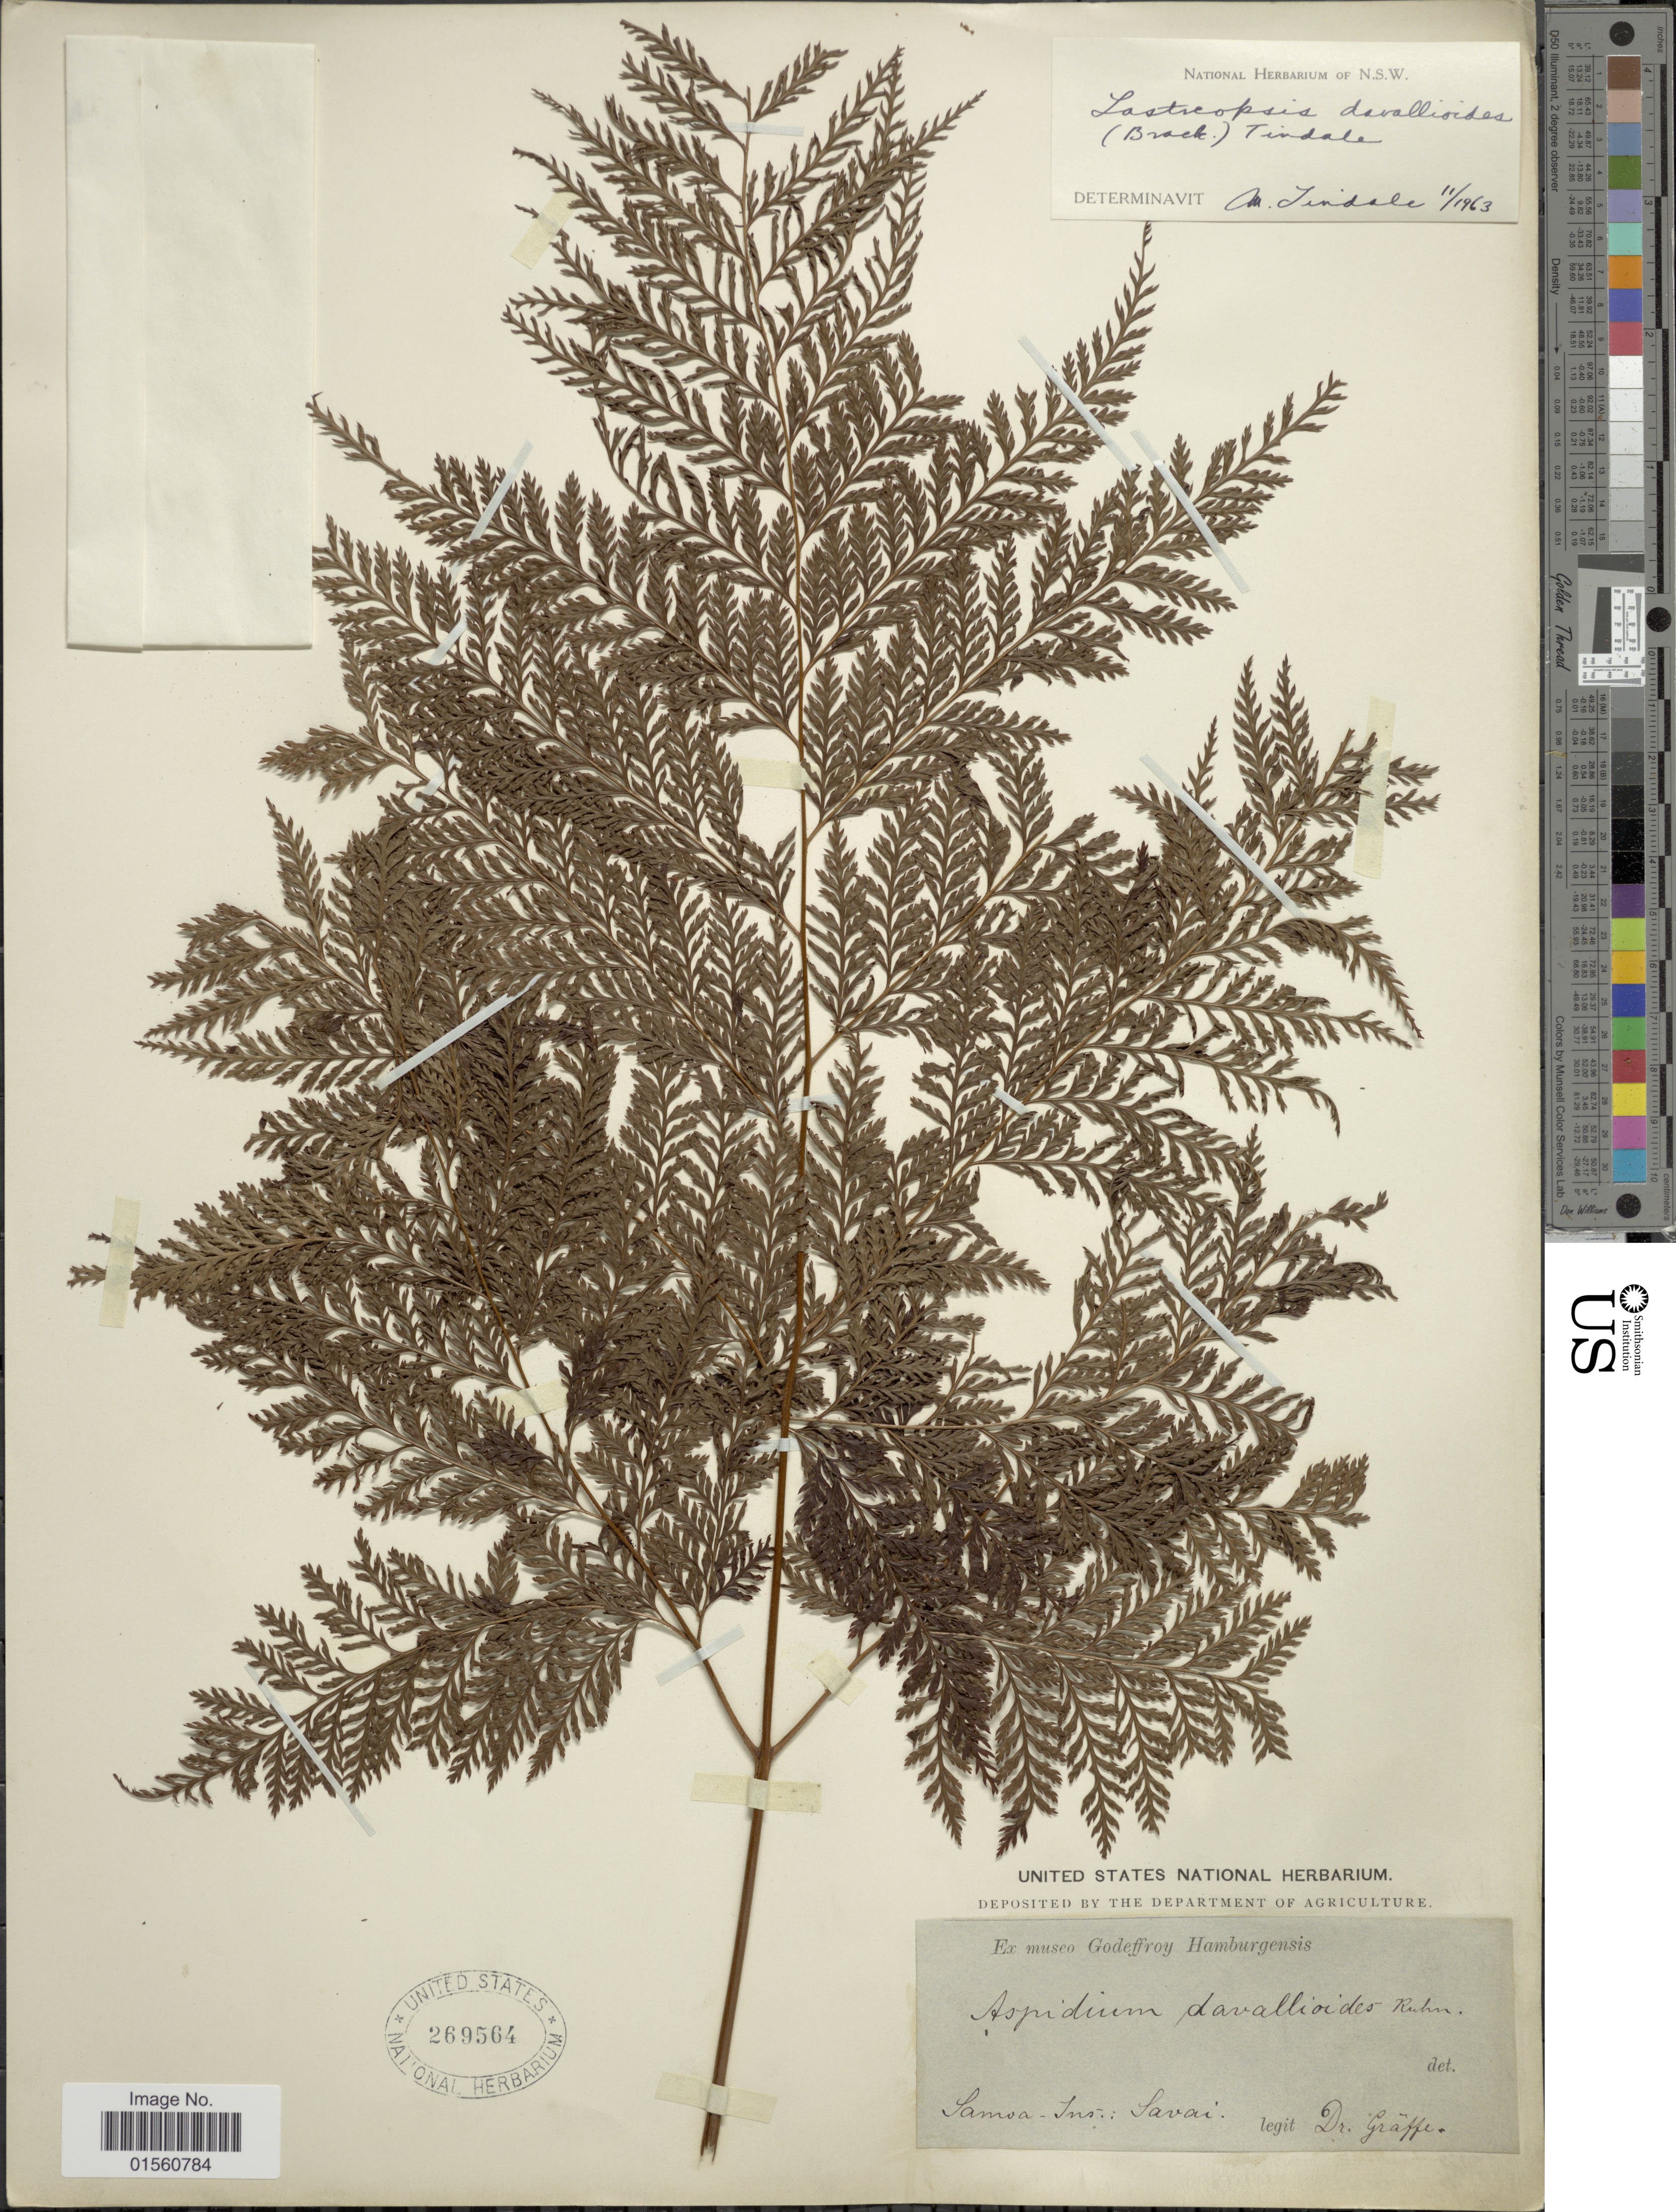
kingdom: Plantae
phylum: Tracheophyta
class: Polypodiopsida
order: Polypodiales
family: Dryopteridaceae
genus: Lastreopsis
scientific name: Lastreopsis davallioides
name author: (Brack.) Tindale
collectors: Graeffe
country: Samoa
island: Savai'i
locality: Samoa-Ins: Savaii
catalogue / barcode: US 269564